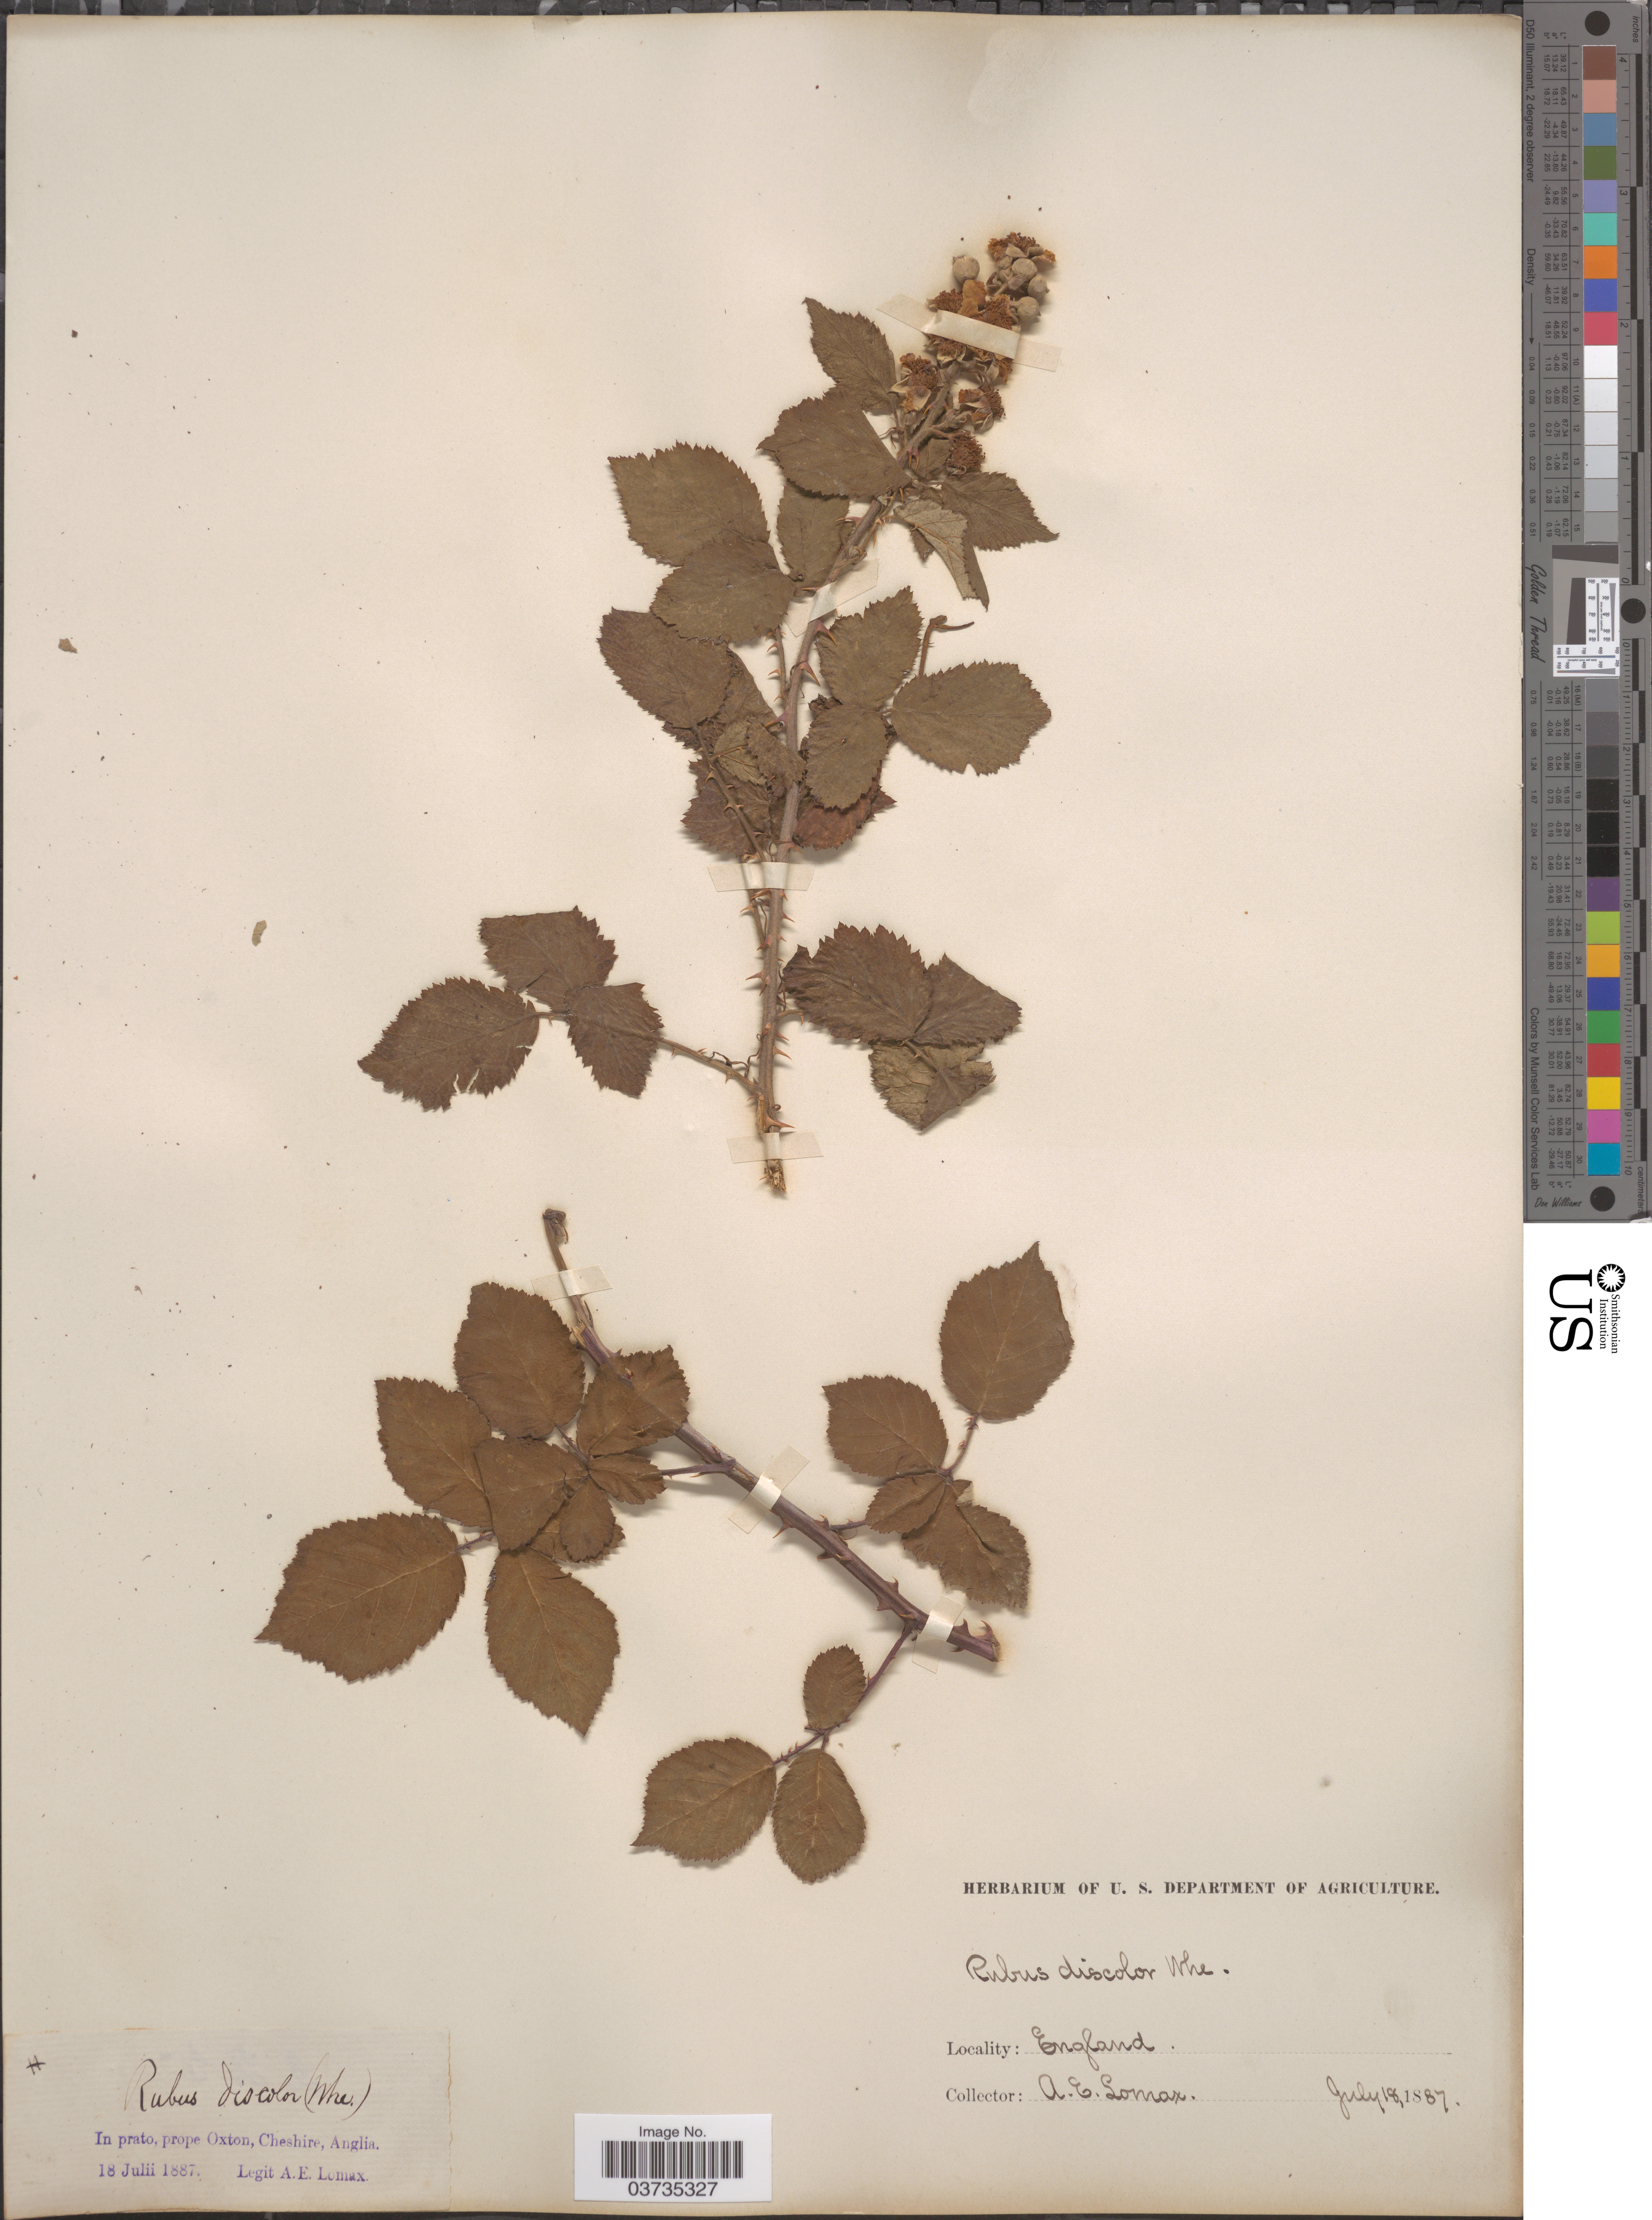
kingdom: Plantae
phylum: Tracheophyta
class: Magnoliopsida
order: Rosales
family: Rosaceae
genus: Rubus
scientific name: Rubus discolor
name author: Weihe & Nees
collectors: A. Lomax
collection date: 1887-07-18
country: United Kingdom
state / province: England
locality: In prato, prope Oxton, Cheshire, Anglia.